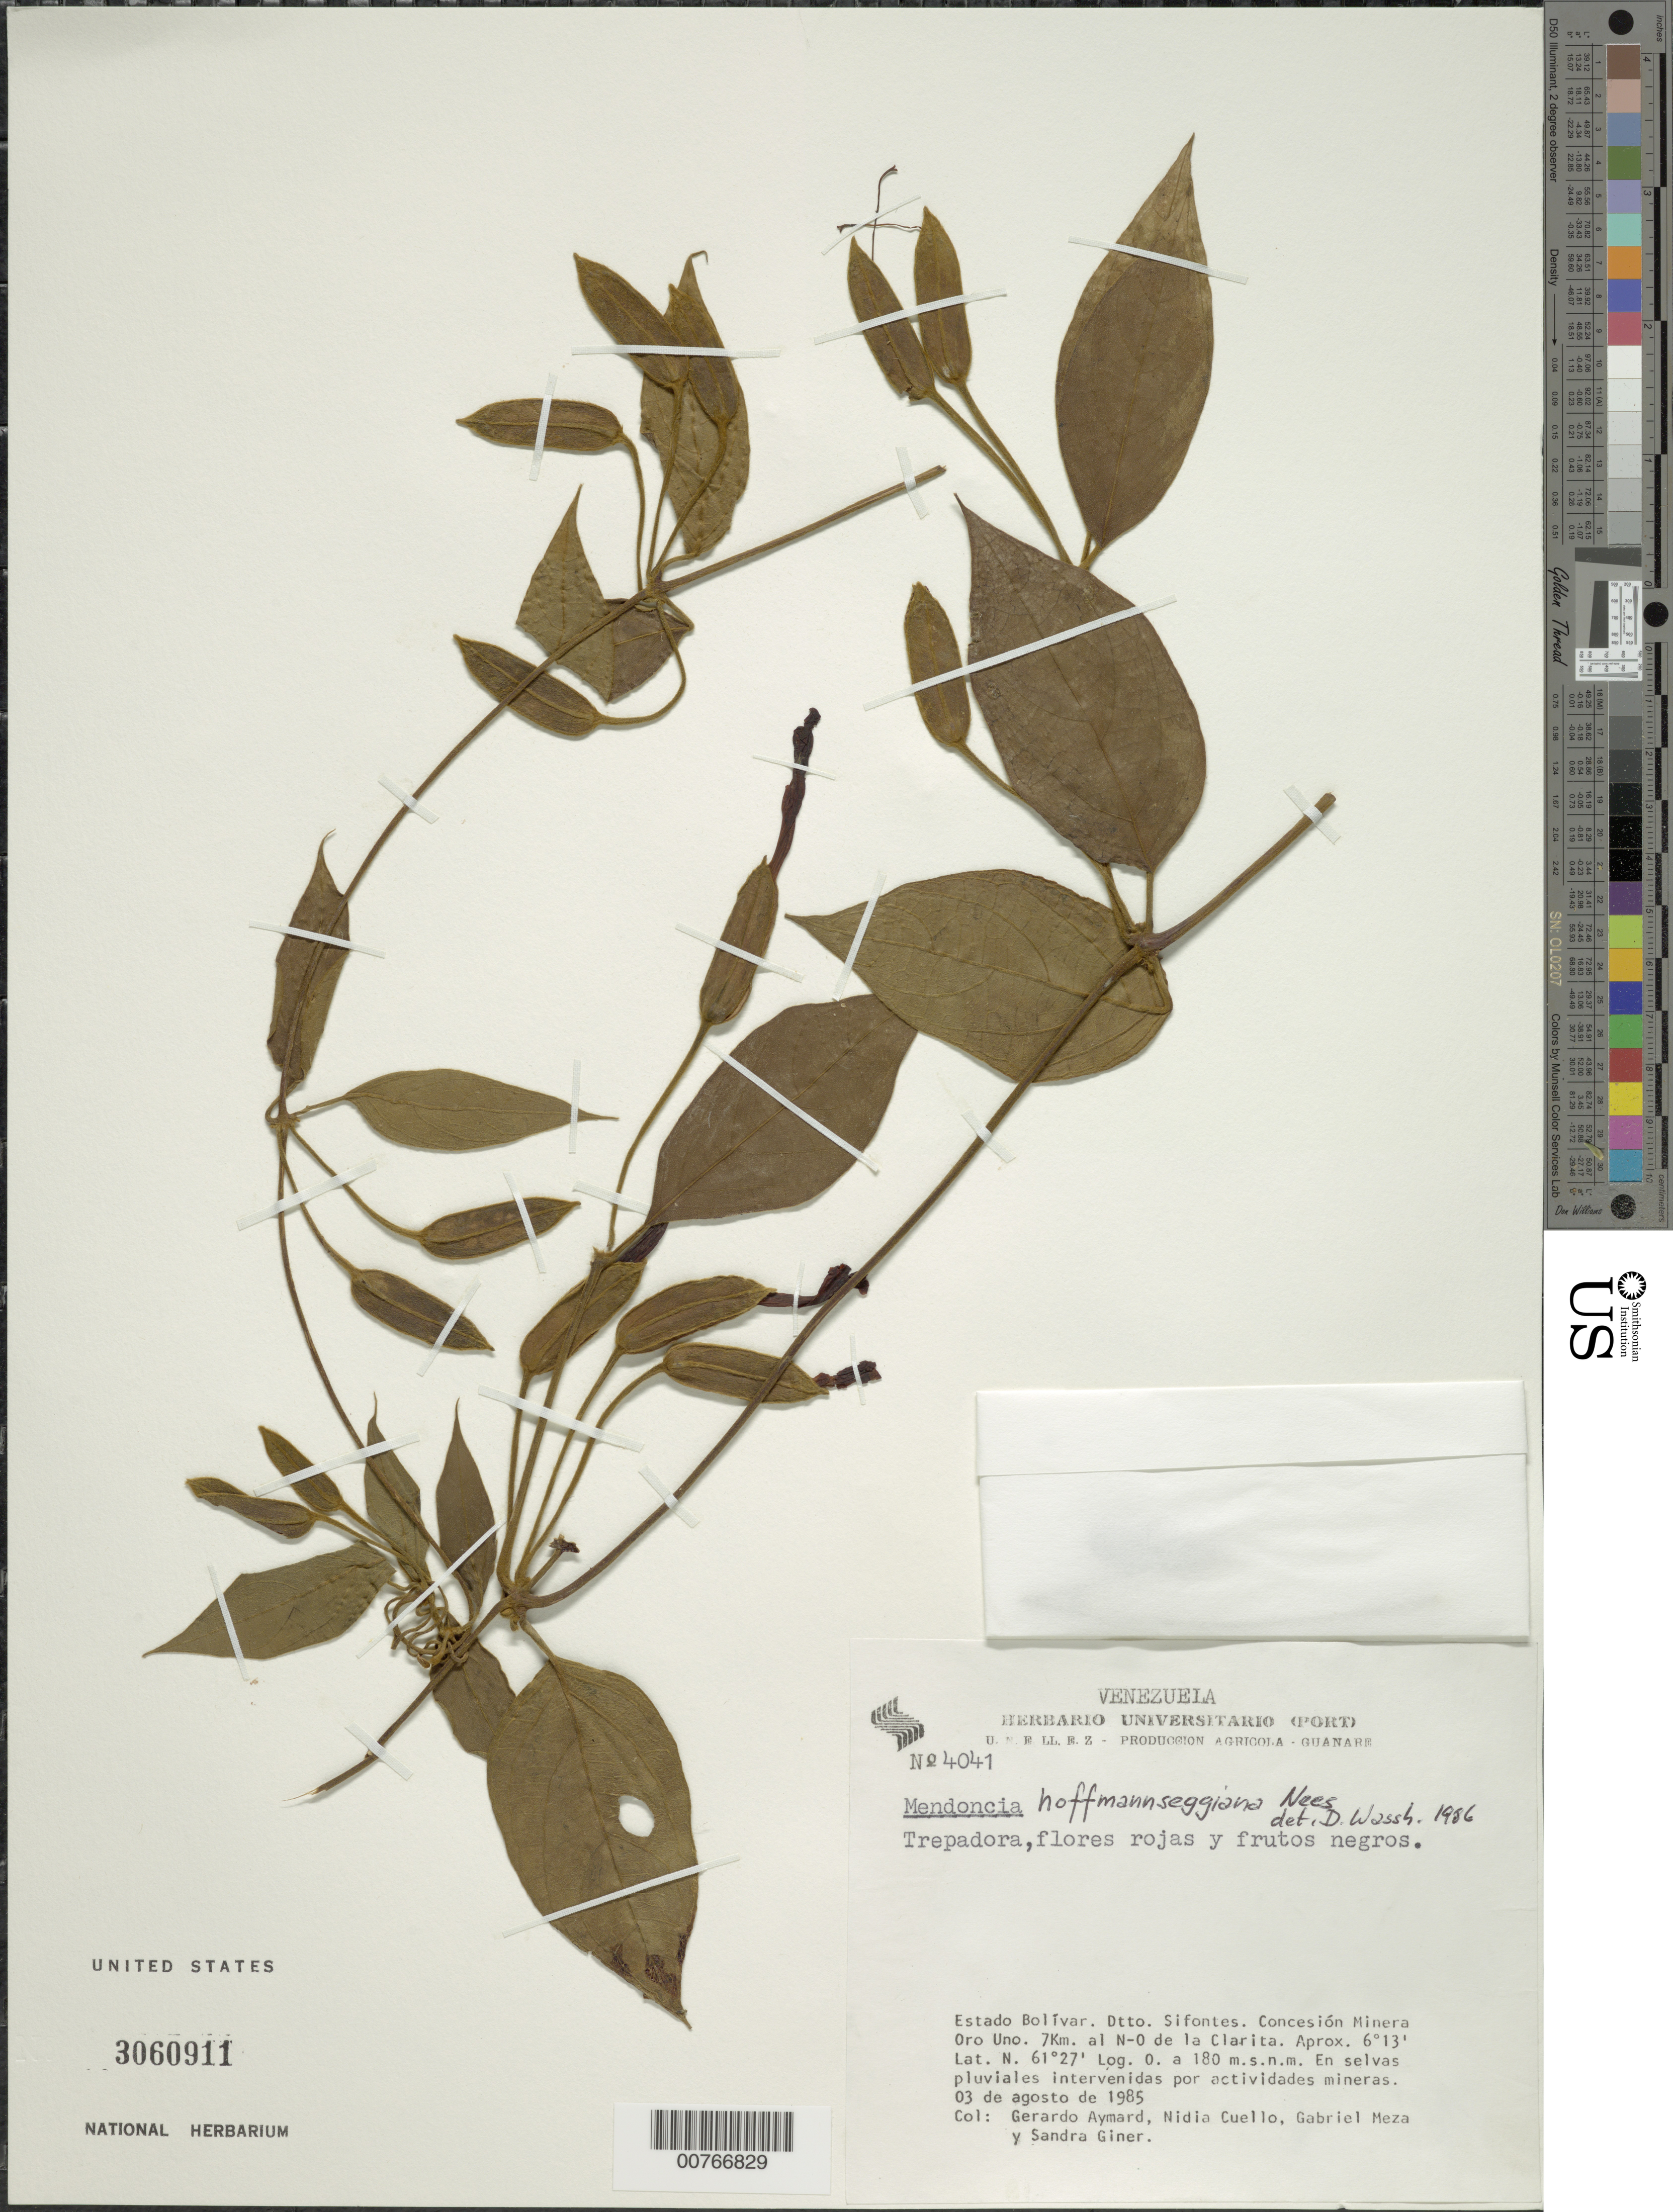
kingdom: Plantae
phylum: Tracheophyta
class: Magnoliopsida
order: Lamiales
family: Acanthaceae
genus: Mendoncia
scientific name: Mendoncia hoffmannseggiana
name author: Nees in DC.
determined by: Wasshausen, Dieter C., (BOT), Smithsonian Institution - National Museum of Natural History (UNITED STATES)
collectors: G. A. Aymard, N. L. Cuello, G. Meza & S. Giner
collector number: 4041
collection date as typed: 3-Aug-85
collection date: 1985-08-03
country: Venezuela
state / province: Bolívar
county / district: Sifontes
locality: Concesión Minera Oro Uno 7 km NO Clarita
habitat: Rainforest; in mining area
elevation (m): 180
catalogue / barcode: US 3060911